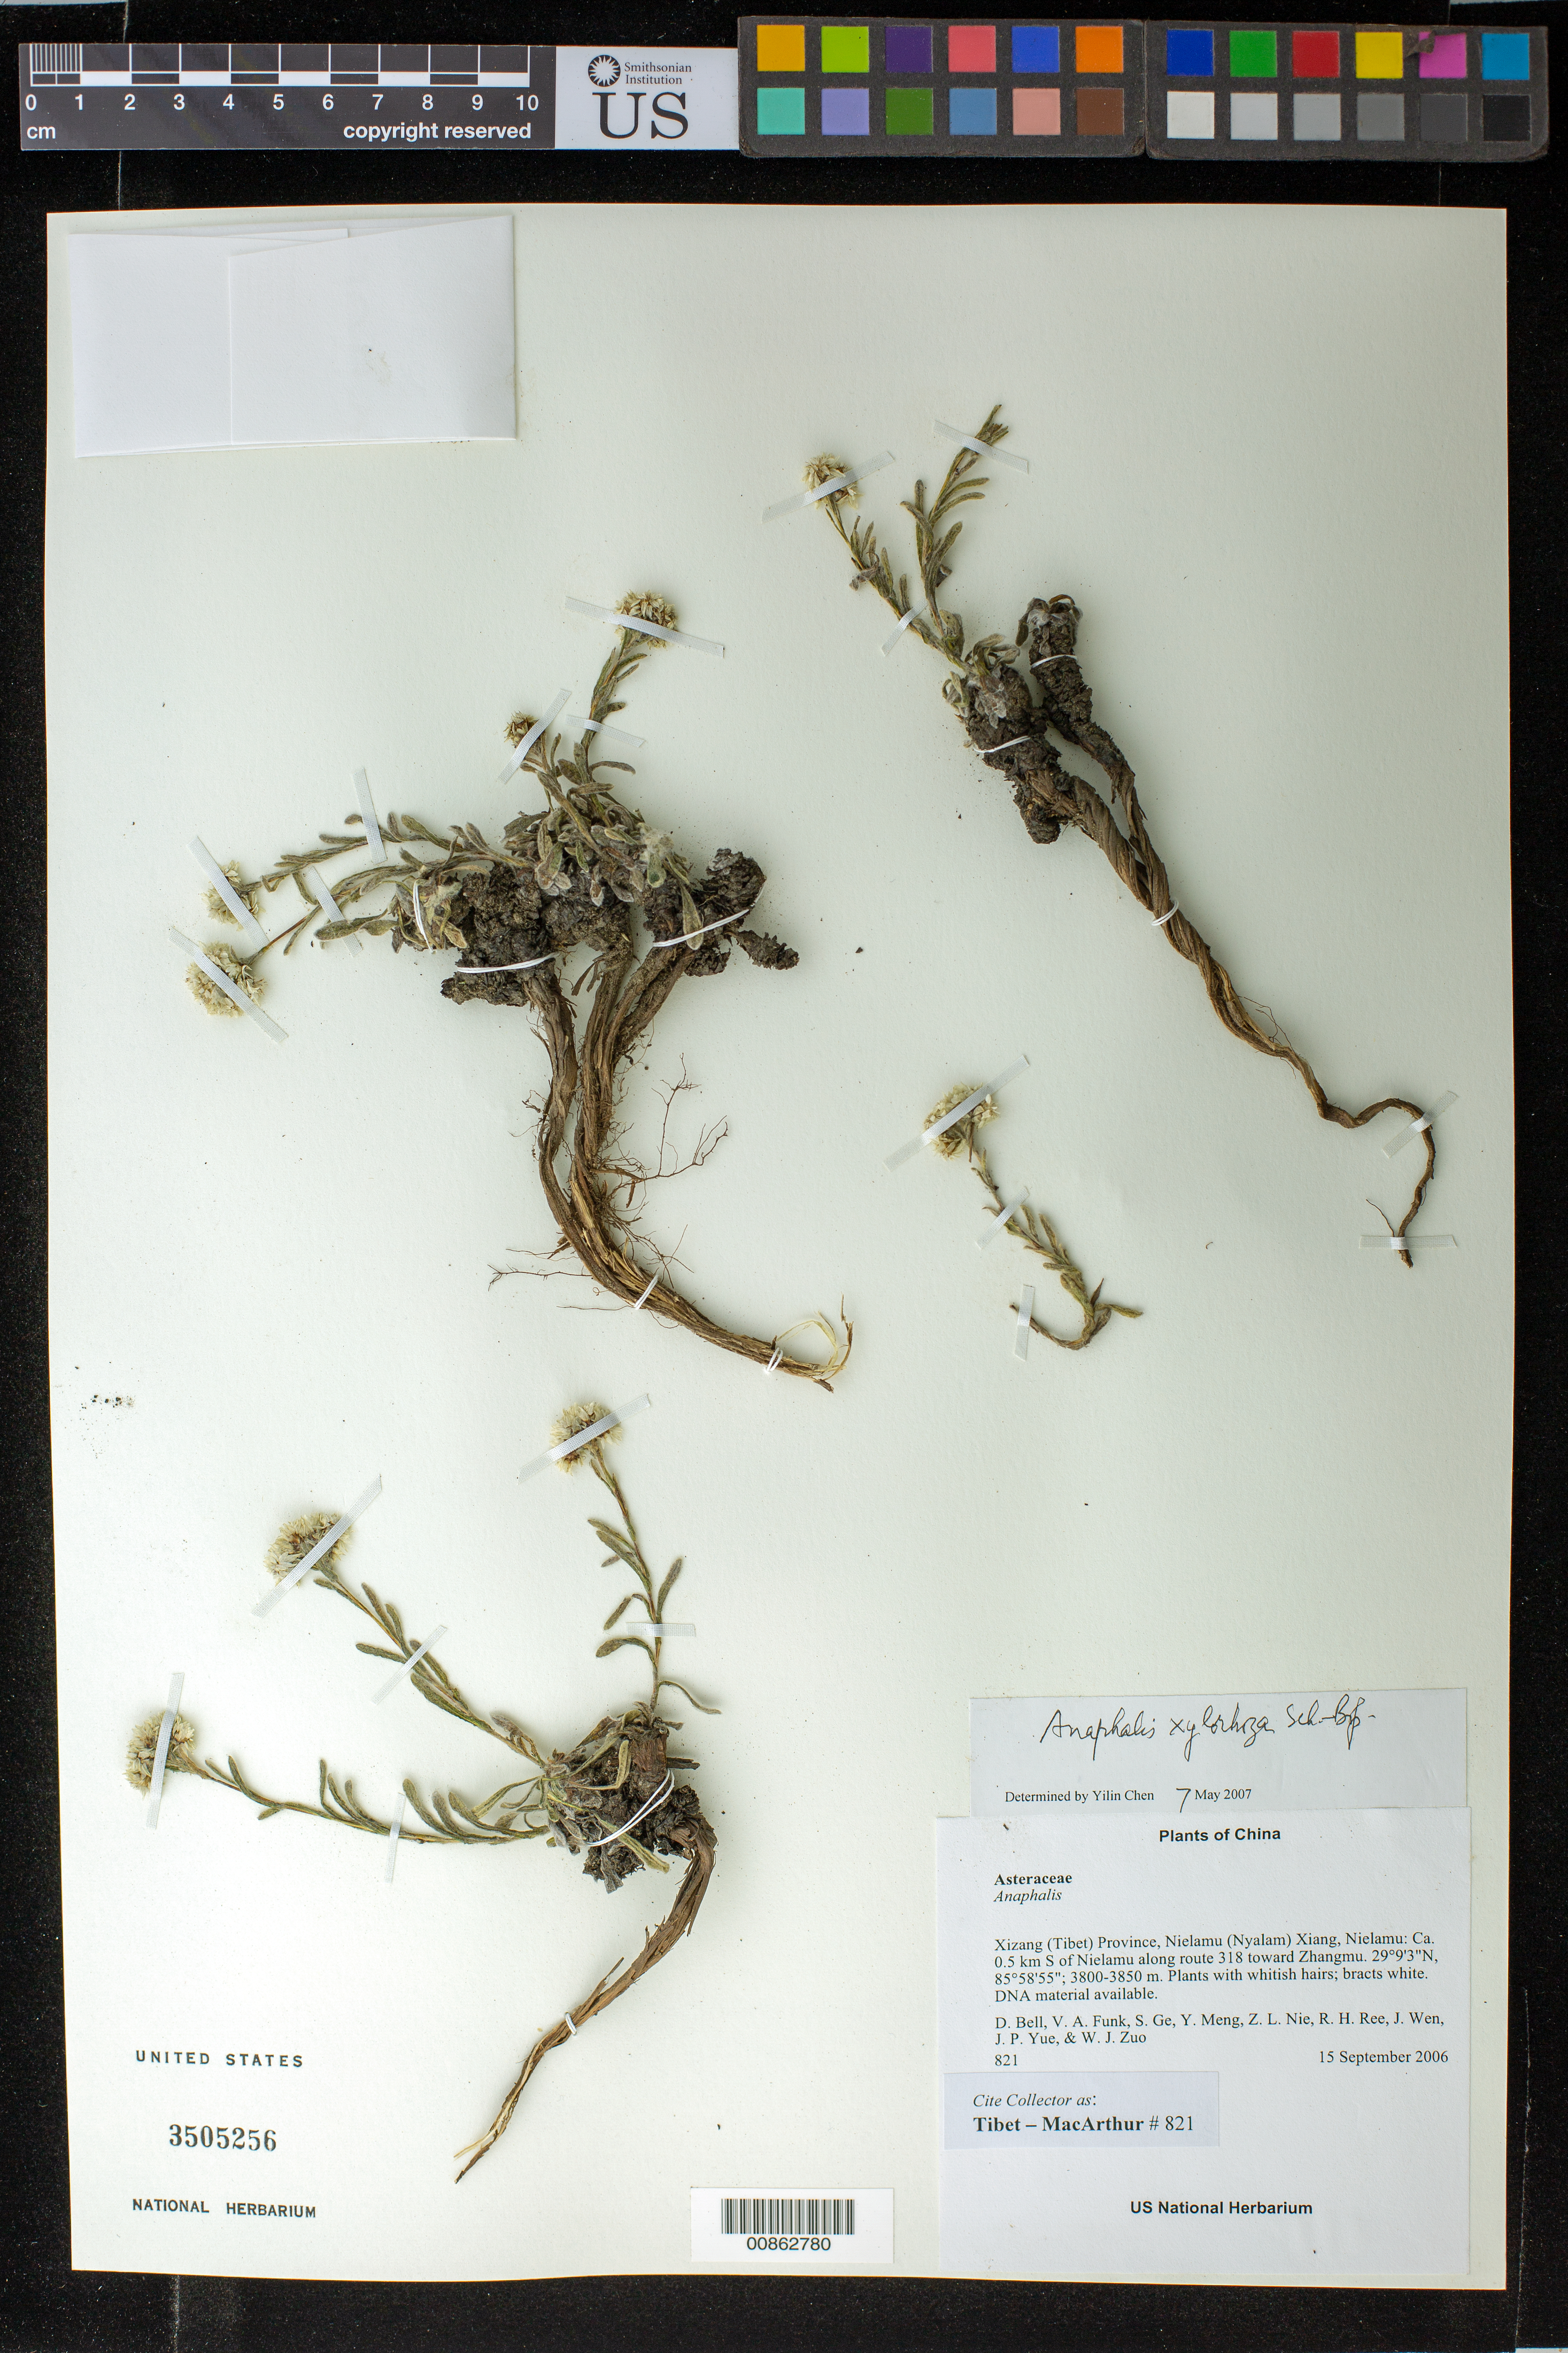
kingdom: Plantae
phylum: Tracheophyta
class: Magnoliopsida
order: Asterales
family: Asteraceae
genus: Anaphalis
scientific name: Anaphalis xylorhiza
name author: Sch. Bip. ex Hook. f.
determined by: Yilin Chen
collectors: Tibet-MacArthur, D. A. Bell, V. Funk, S. Ge, Y. Meng, Z. Nie, R. Ree, J. Wen, J. Yue & W. Zuo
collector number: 821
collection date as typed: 15 Sep 2006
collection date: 2006-09-15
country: China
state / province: Xizang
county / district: Gyirong Xian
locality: Nielamu. Ca. 0.5 km S of Nielamu along route 318 toward Zhangmu.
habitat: Dry sparsely vegetated slope with occasional small shrubs, primarily Berberis and Rosa.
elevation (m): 3800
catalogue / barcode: US 3505256